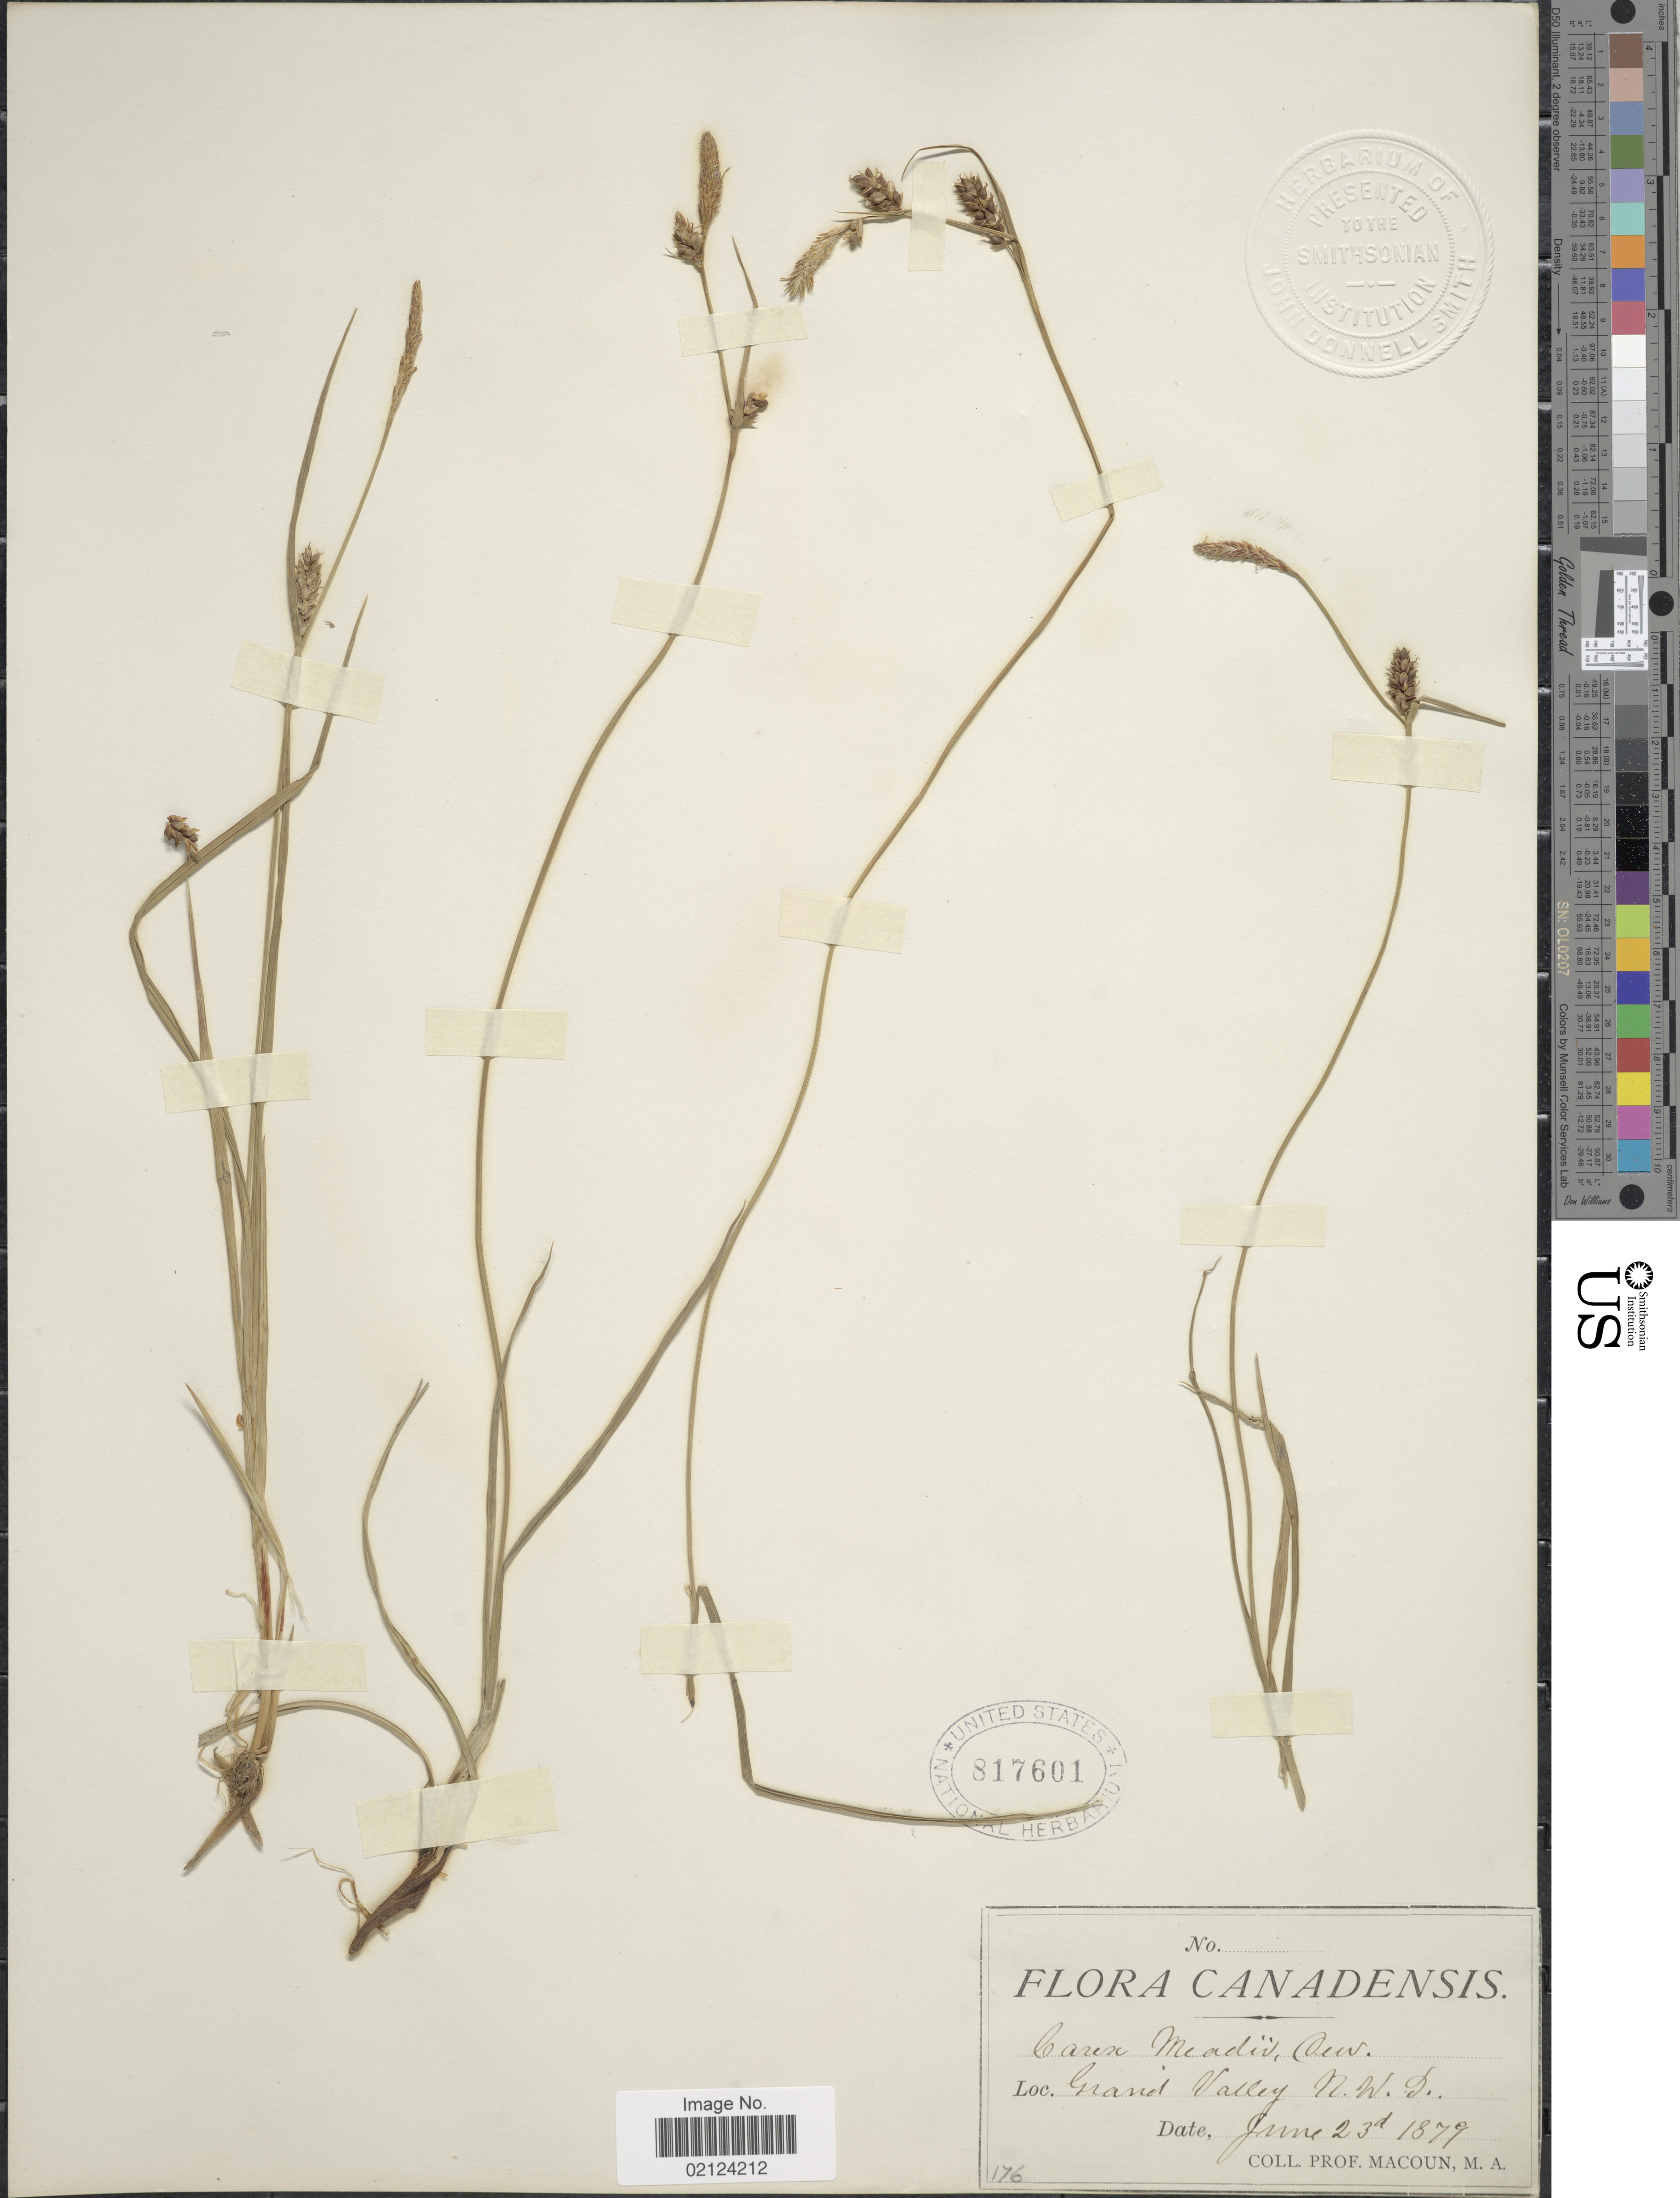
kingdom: Plantae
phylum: Tracheophyta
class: Liliopsida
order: Poales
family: Cyperaceae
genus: Carex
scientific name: Carex meadii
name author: Dewey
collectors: M. Macoun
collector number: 176?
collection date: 1879-06-23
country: Canada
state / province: Northwest Territories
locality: Grand Valley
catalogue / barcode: US 817601